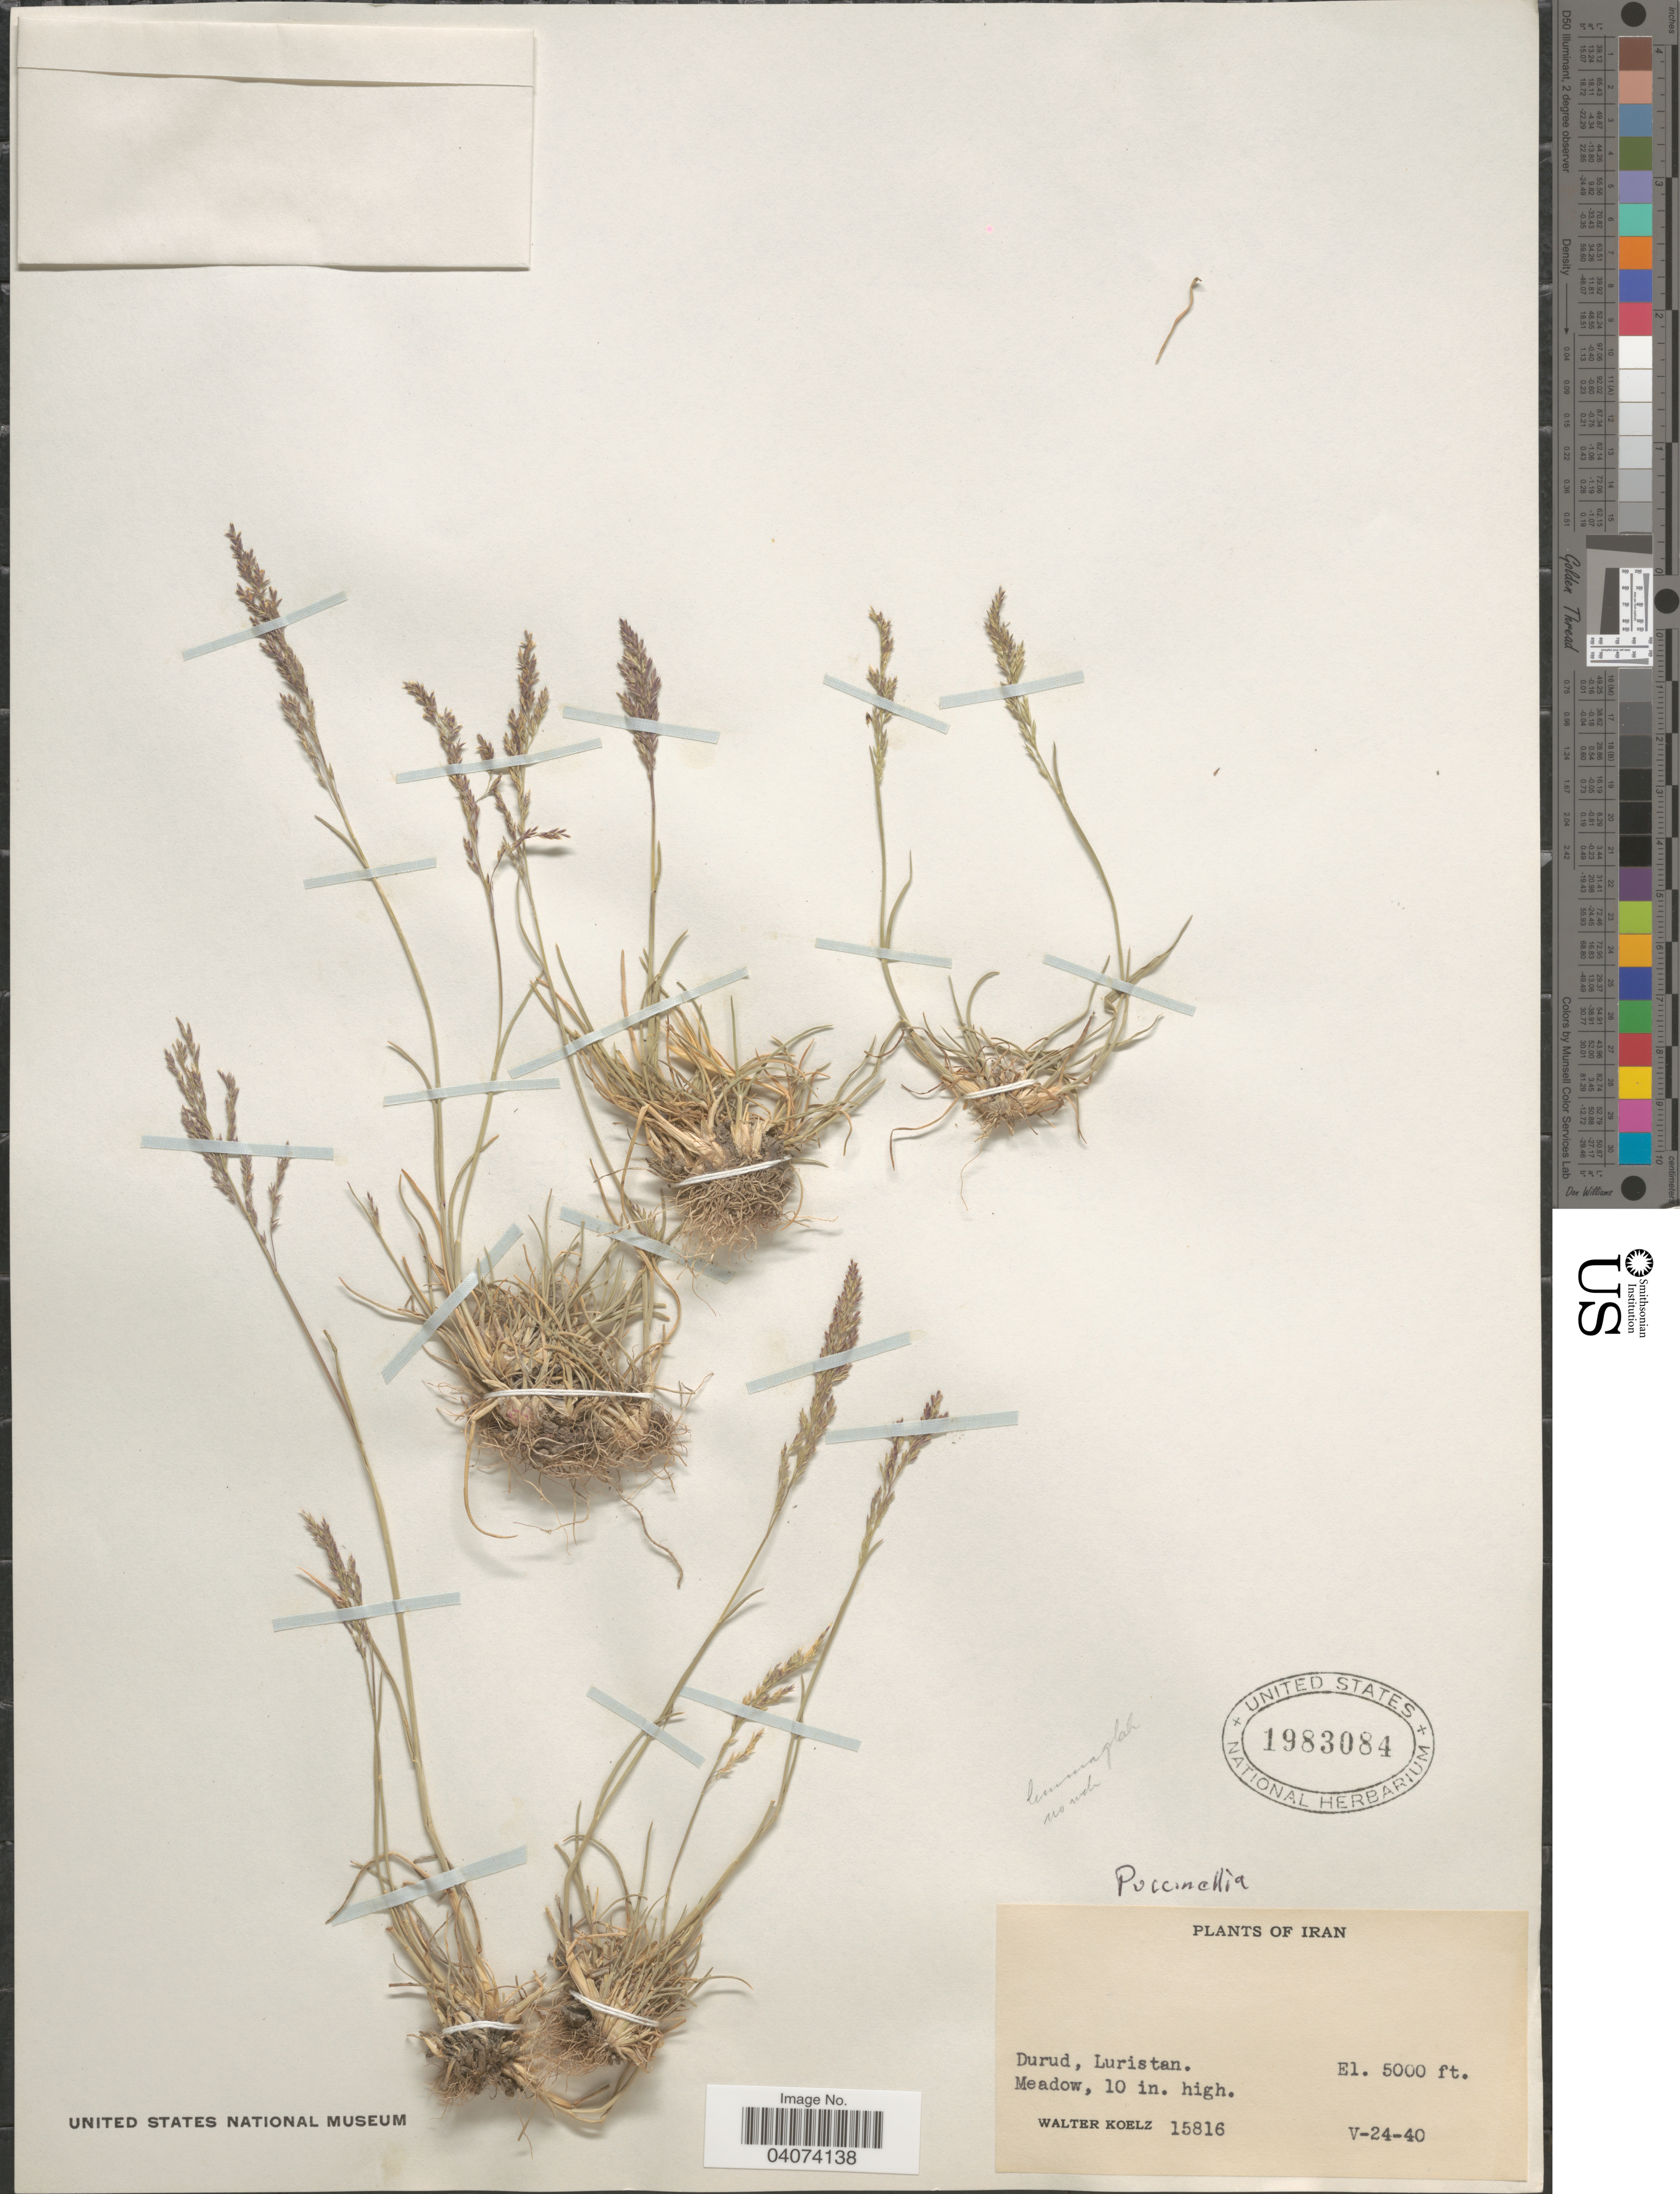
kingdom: Plantae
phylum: Tracheophyta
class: Liliopsida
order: Poales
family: Poaceae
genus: Poa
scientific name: Poa sp.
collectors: W. N. Koelz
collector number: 15816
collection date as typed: Transcribed d/m/y: 24/5/40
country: Iran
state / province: Lorestan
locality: Durud, Luristan.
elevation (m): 1524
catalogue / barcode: US 1983084